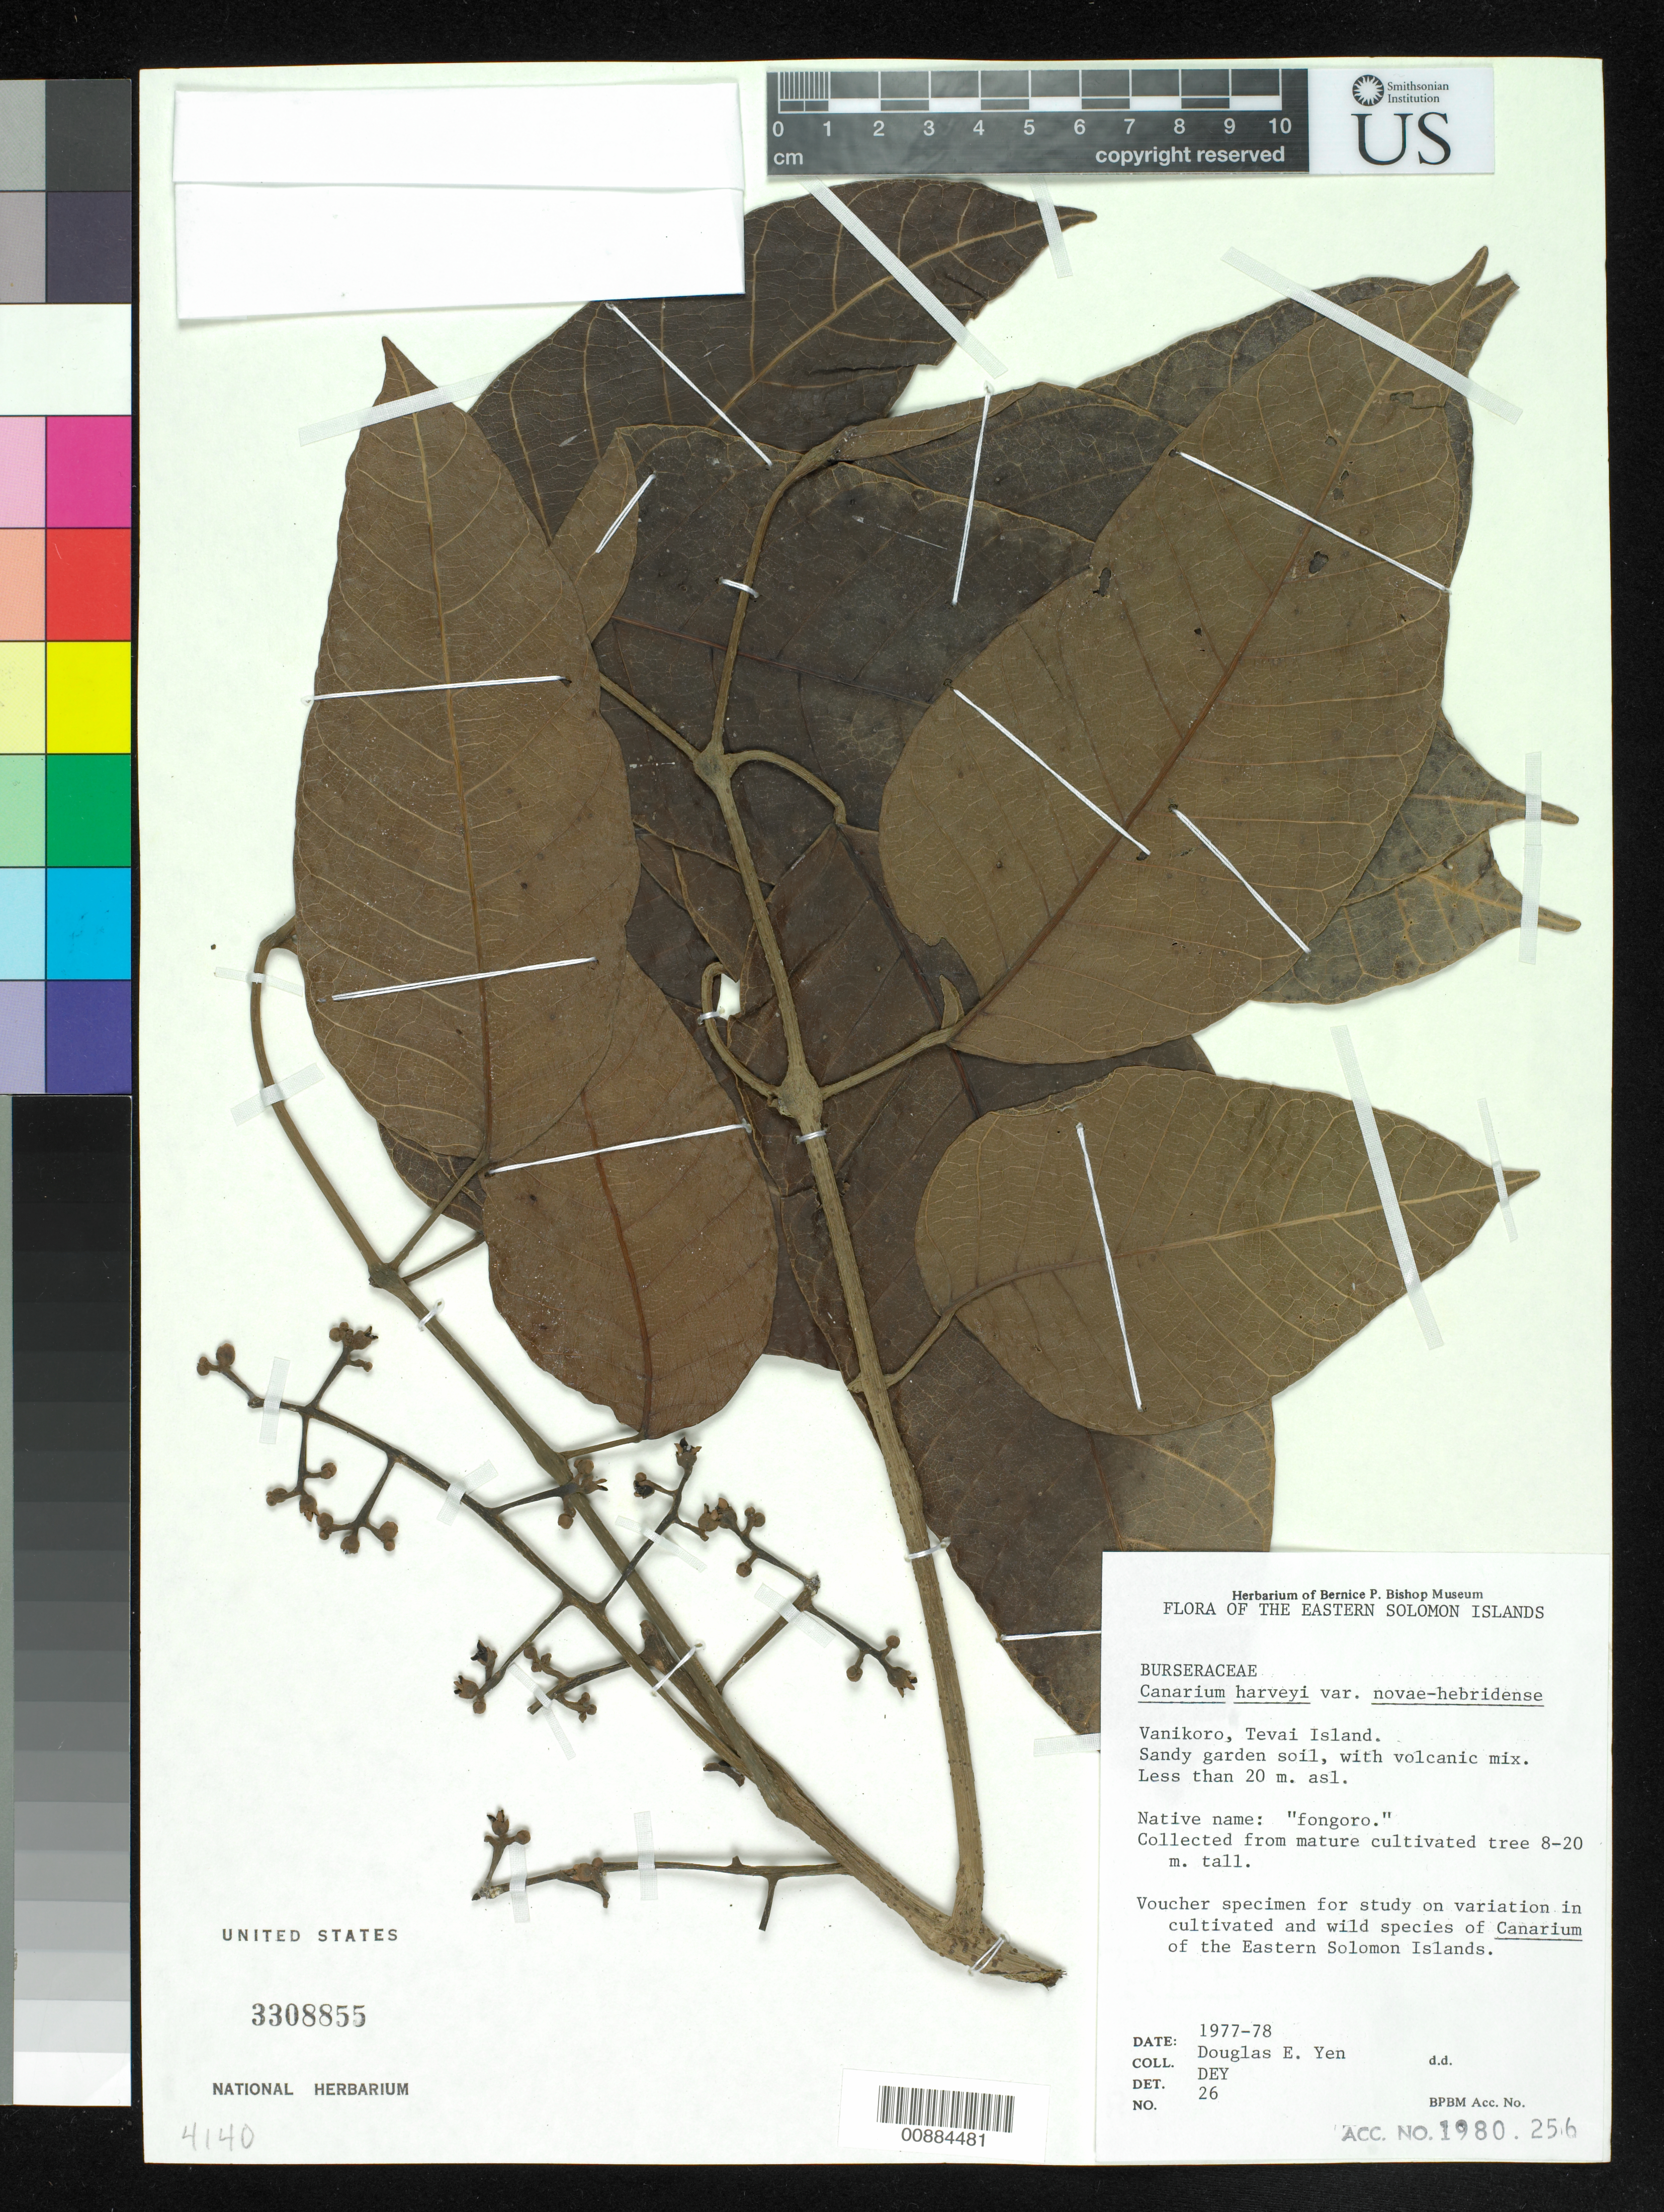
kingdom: Plantae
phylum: Tracheophyta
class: Magnoliopsida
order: Sapindales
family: Burseraceae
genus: Canarium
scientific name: Canarium harveyi var. novae-hebridense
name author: Leenh.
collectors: D. Yen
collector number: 26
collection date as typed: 1977 to 1978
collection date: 1977/1978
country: Solomon Islands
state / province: Temotu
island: Te Anu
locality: Tevai I. [ = Te Anu]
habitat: sandy garden soil, with volcanic mix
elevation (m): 20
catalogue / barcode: US 3308855